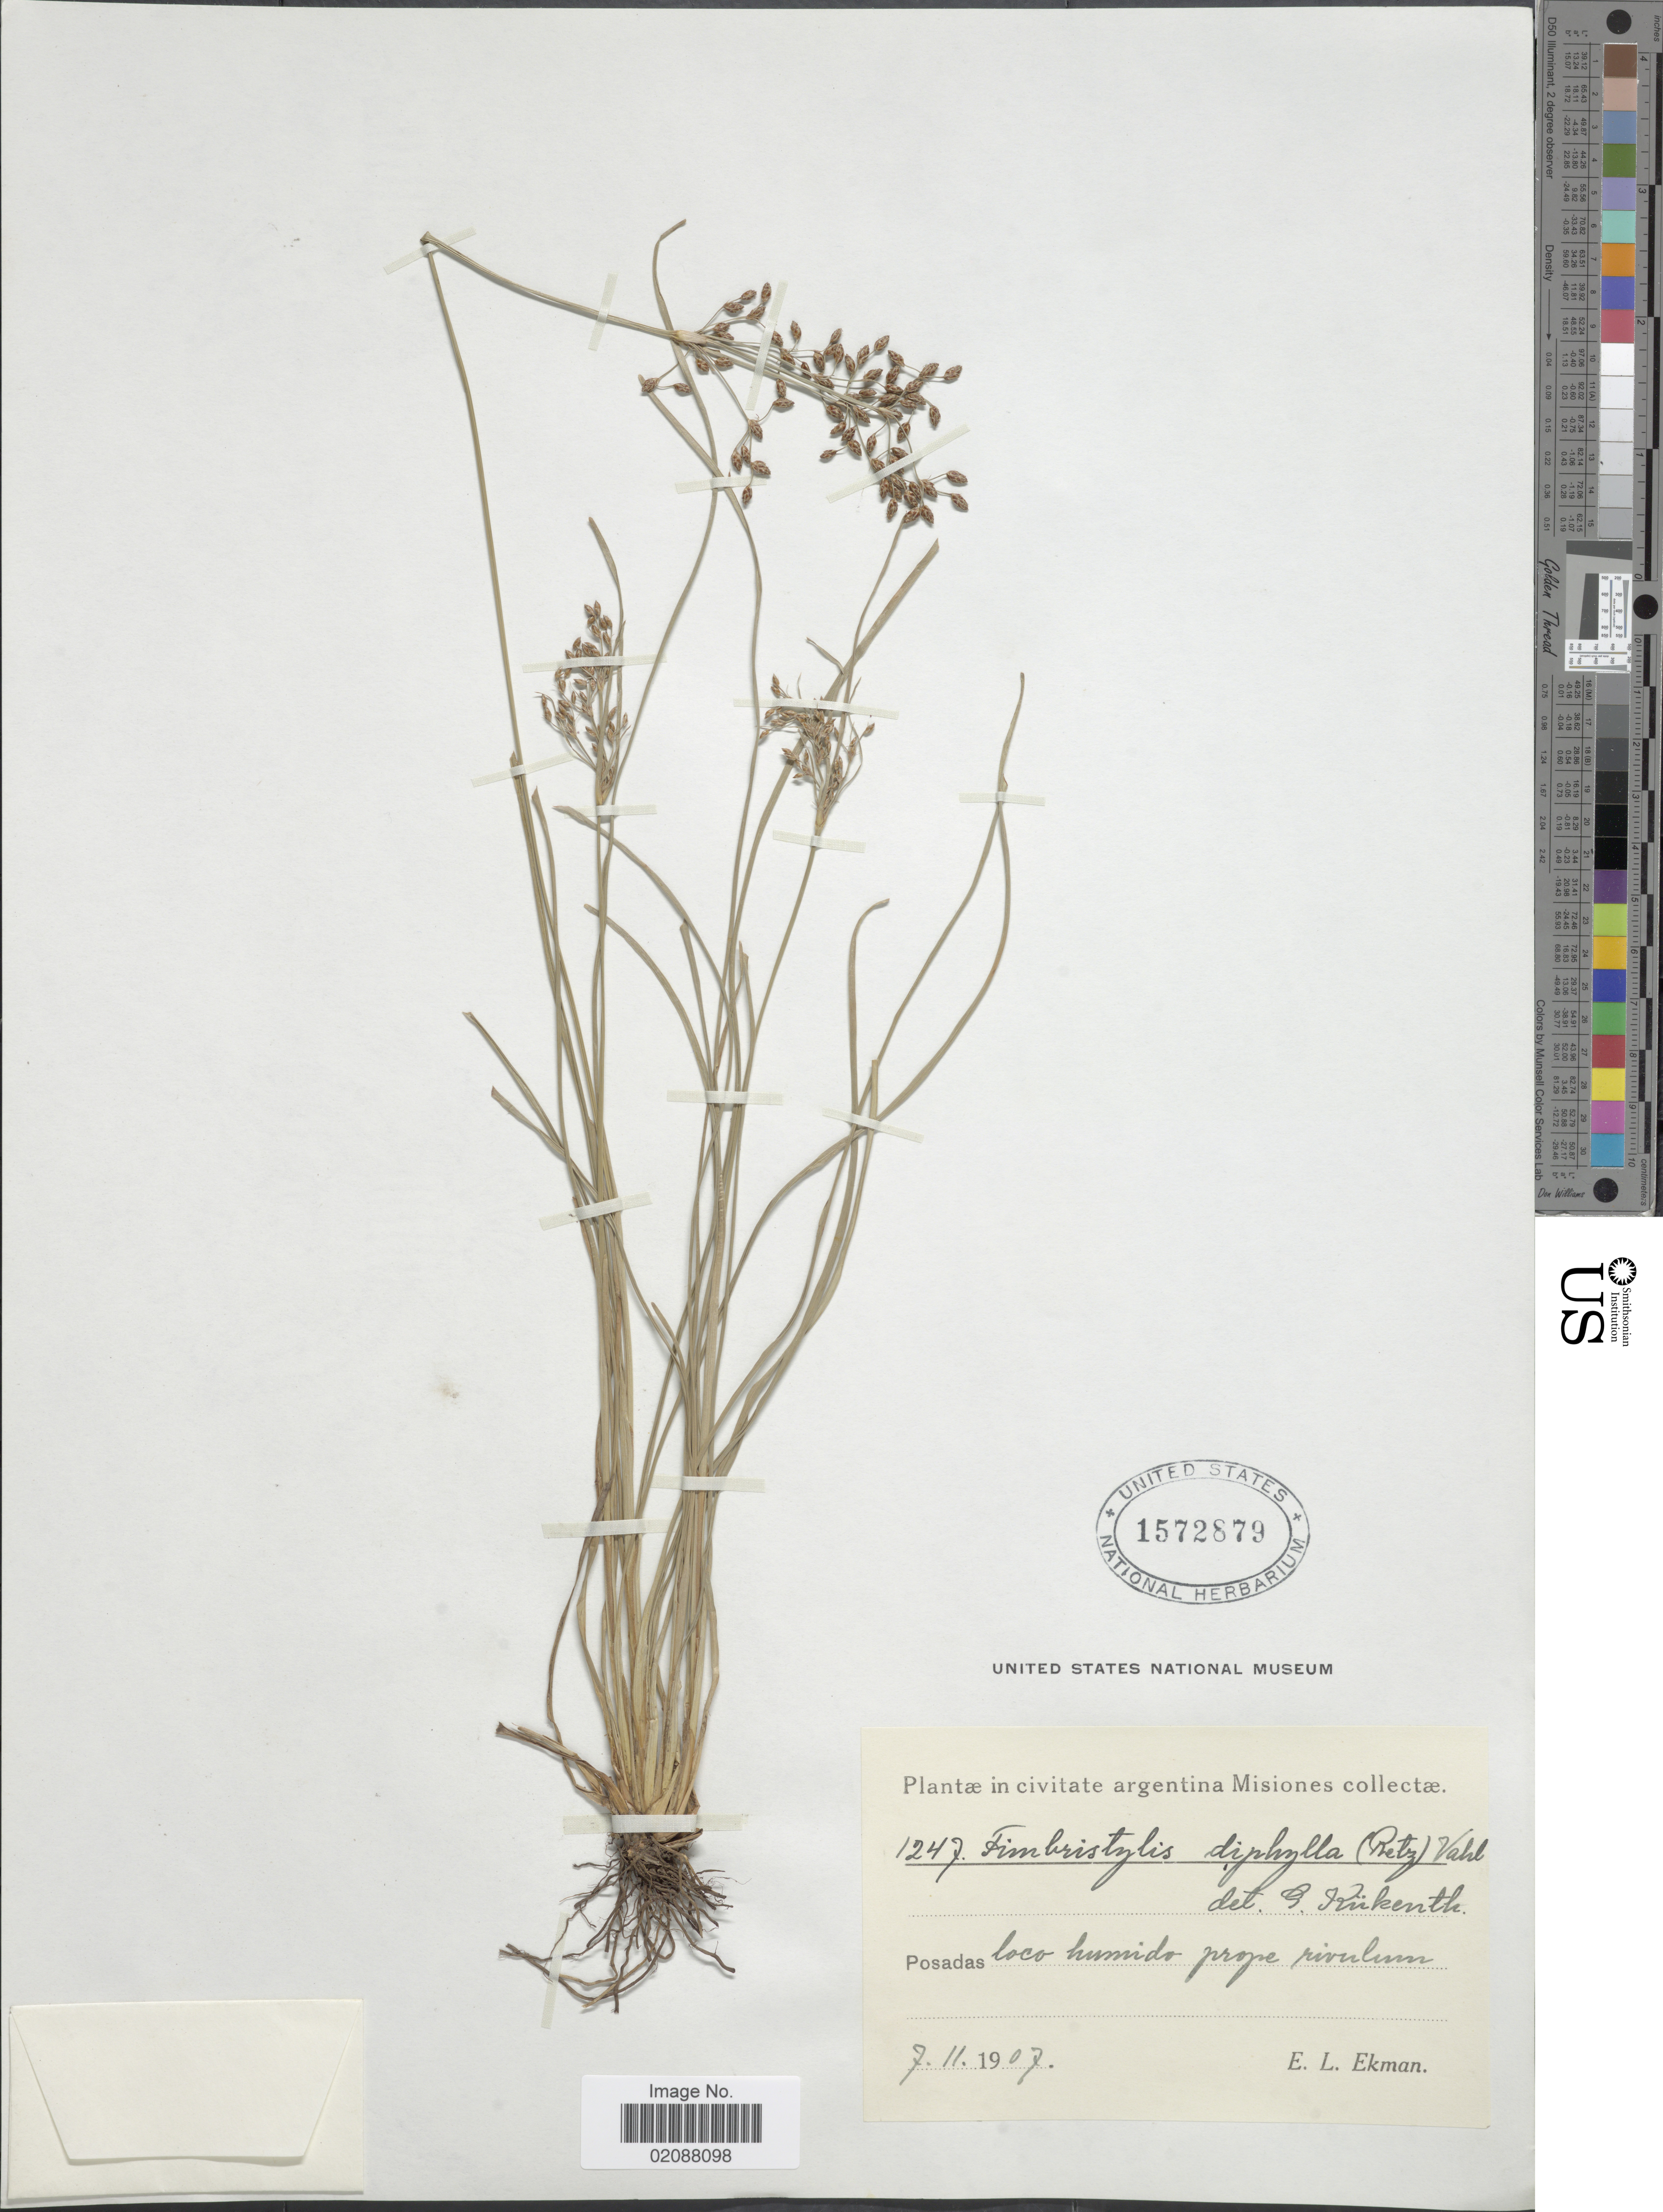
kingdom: Plantae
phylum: Tracheophyta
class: Liliopsida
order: Poales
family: Cyperaceae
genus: Fimbristylis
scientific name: Fimbristylis annua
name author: (All.) Roem. & Schult.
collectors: E. L. Ekman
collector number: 1247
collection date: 1907-11-07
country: Argentina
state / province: Misiones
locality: Posadas loco humido prope rivulum.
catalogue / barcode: US 1572879